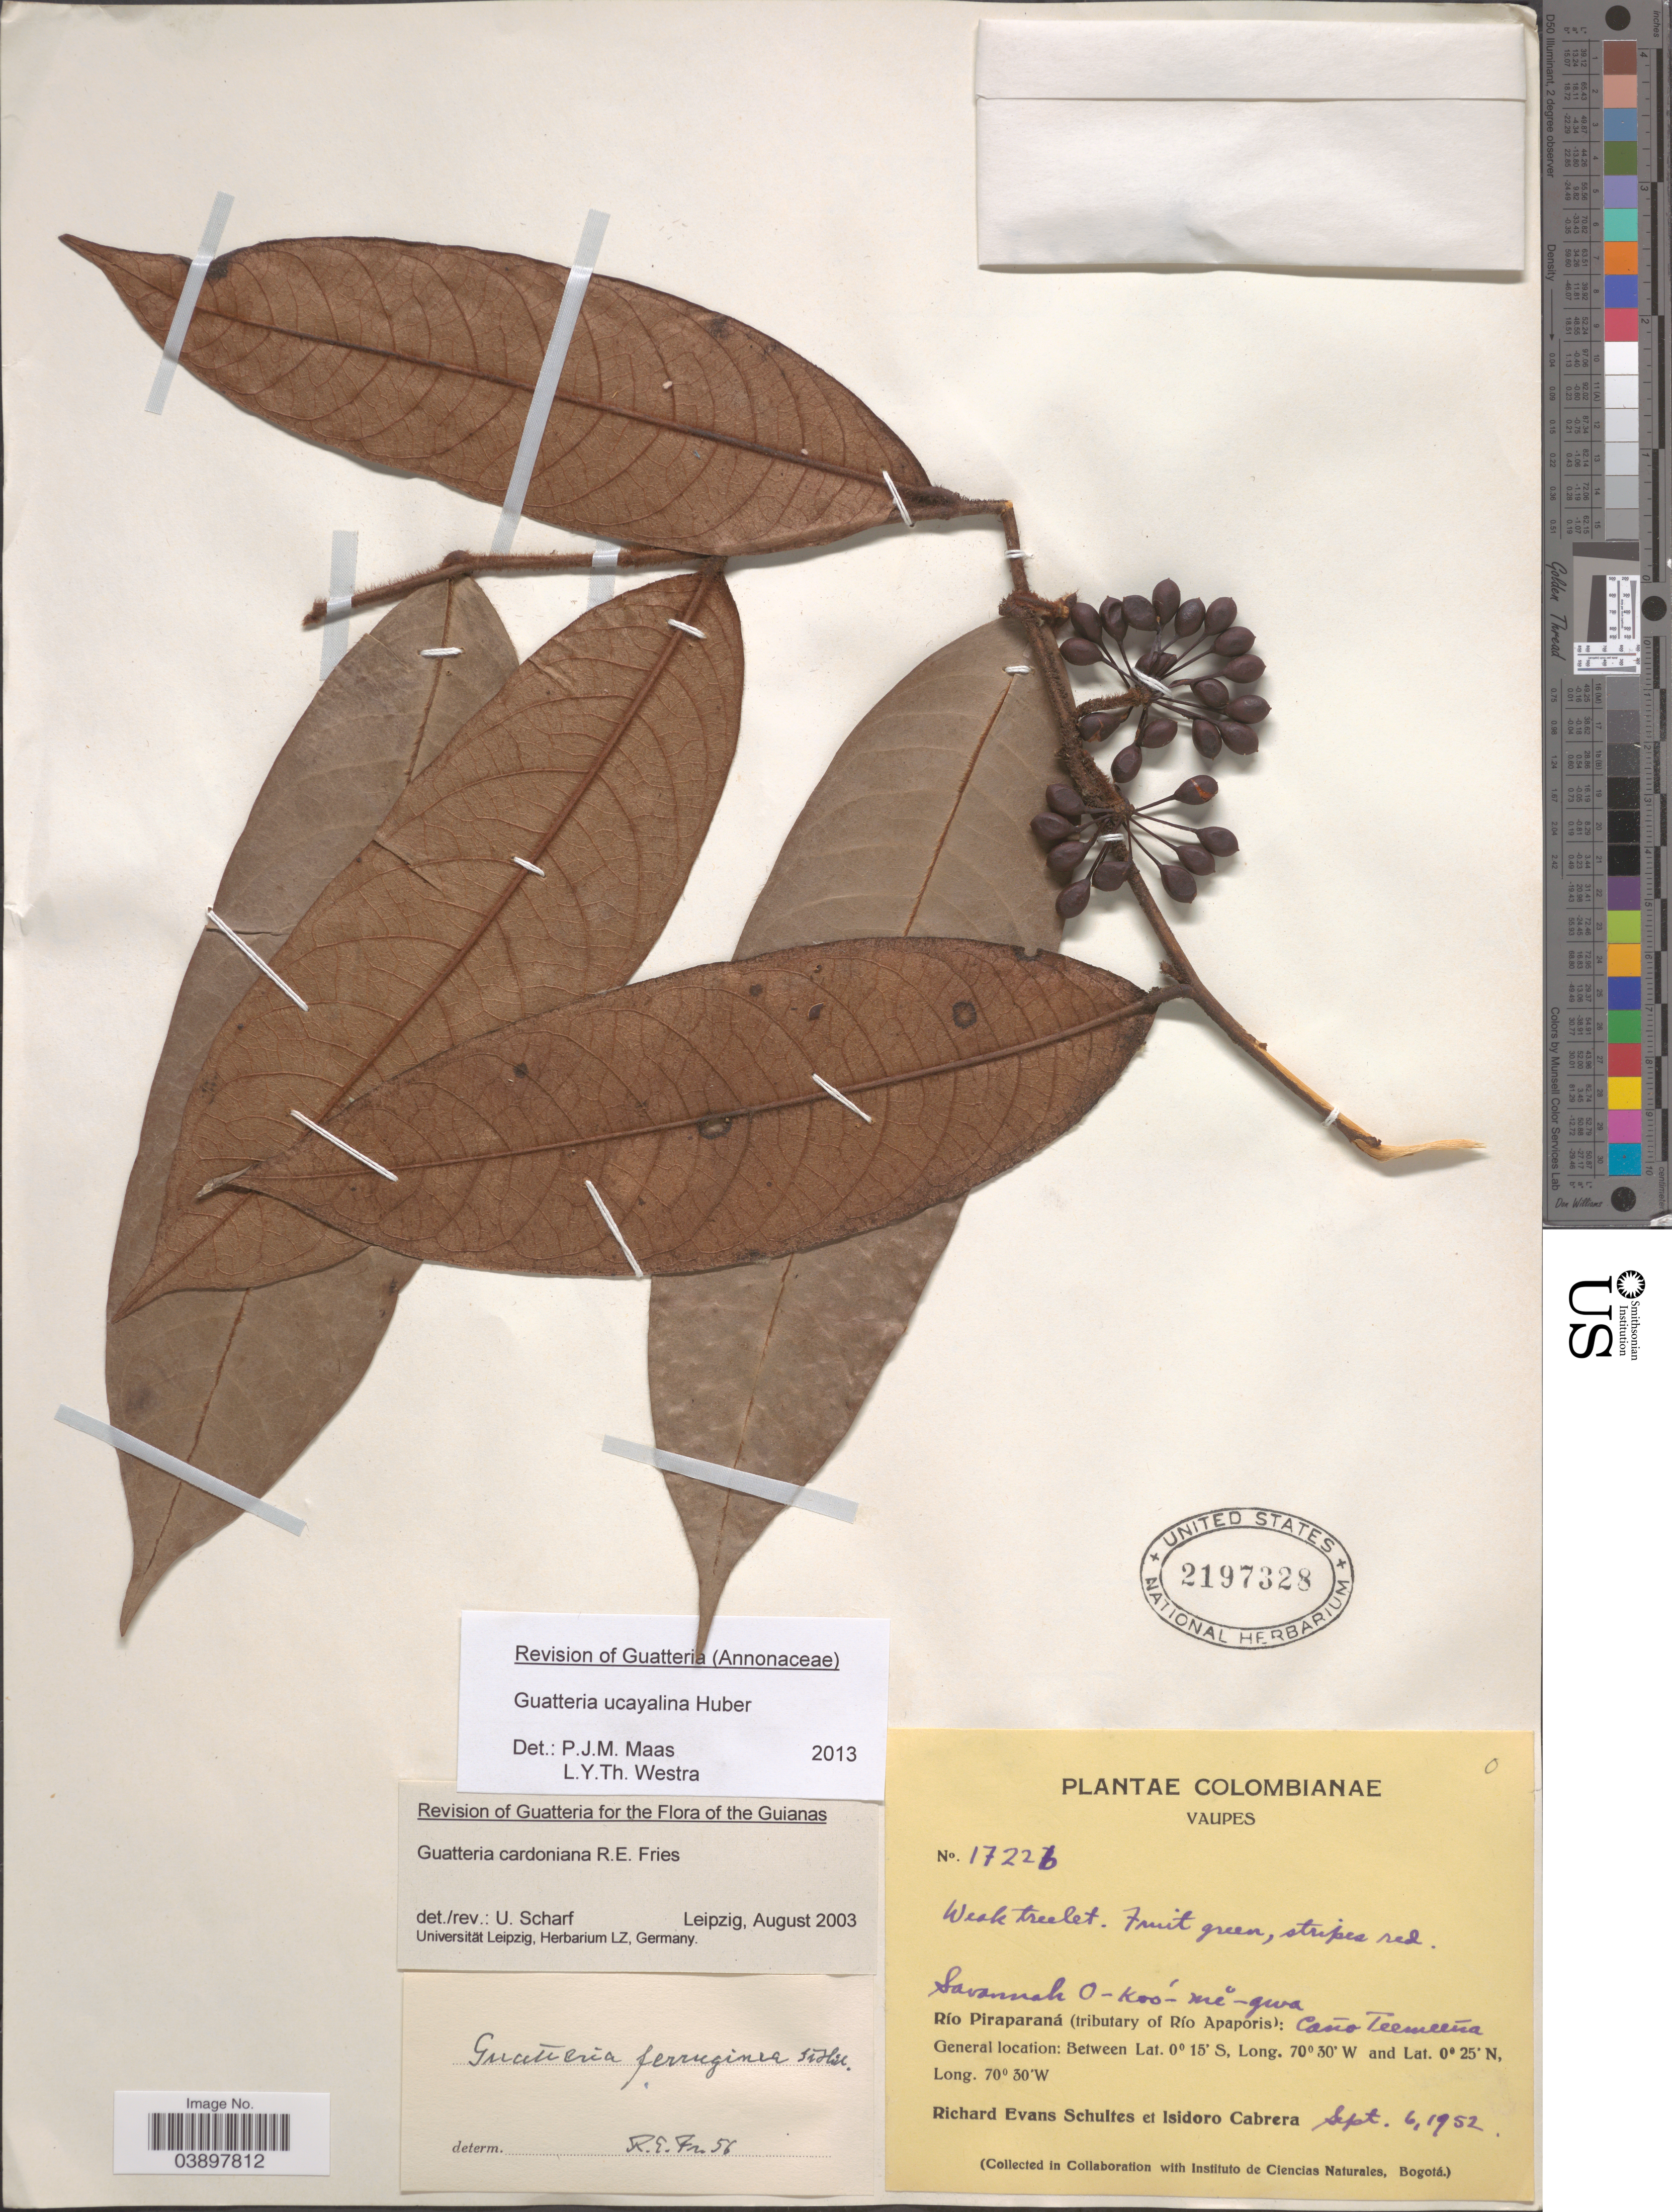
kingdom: Plantae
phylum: Tracheophyta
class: Magnoliopsida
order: Magnoliales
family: Annonaceae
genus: Guatteria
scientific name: Guatteria ucayalina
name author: Huber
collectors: R. E. Schultes & I. Cabrera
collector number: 17226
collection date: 1952-09-06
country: Colombia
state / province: Vaupés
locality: Savannah O-Koó-mé-gwa. Río Piraparaná (tributary of Río Apaporis); Caño Teemeeña.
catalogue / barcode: US 2197328